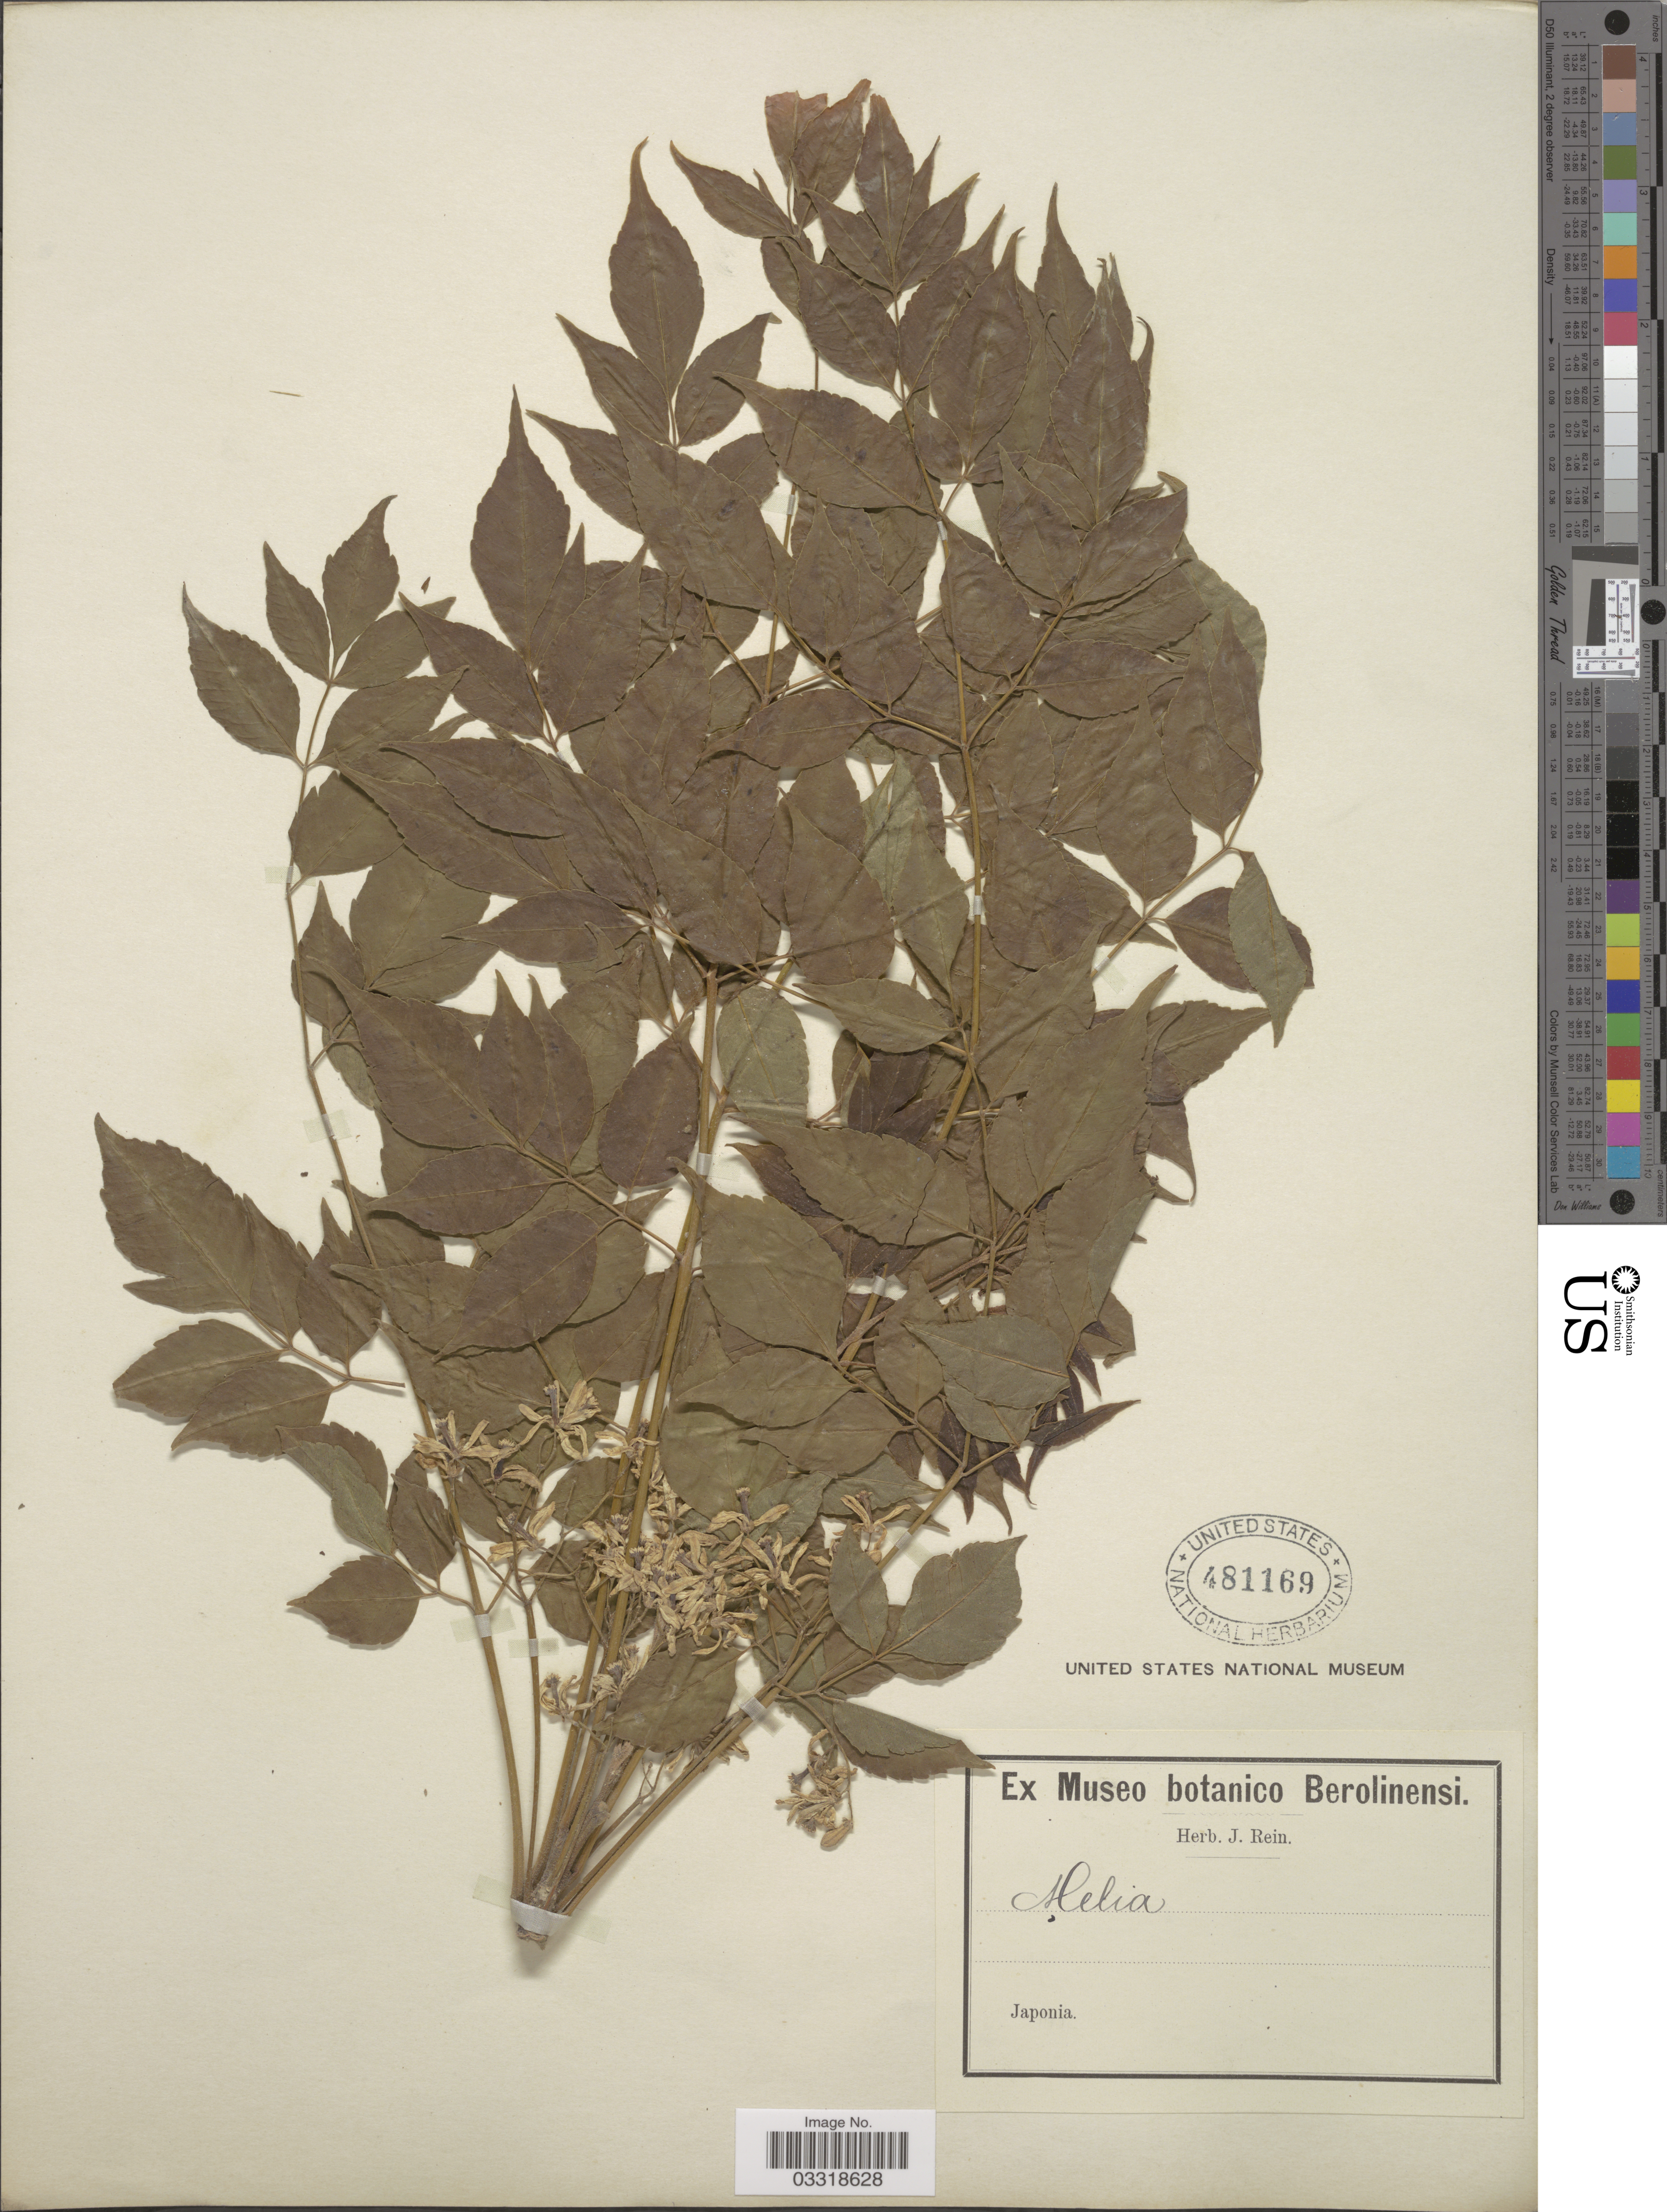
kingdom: Plantae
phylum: Tracheophyta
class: Magnoliopsida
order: Sapindales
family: Meliaceae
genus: Melia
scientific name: Melia sp.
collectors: ex herb. J. Rein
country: Japan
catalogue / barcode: US 481169